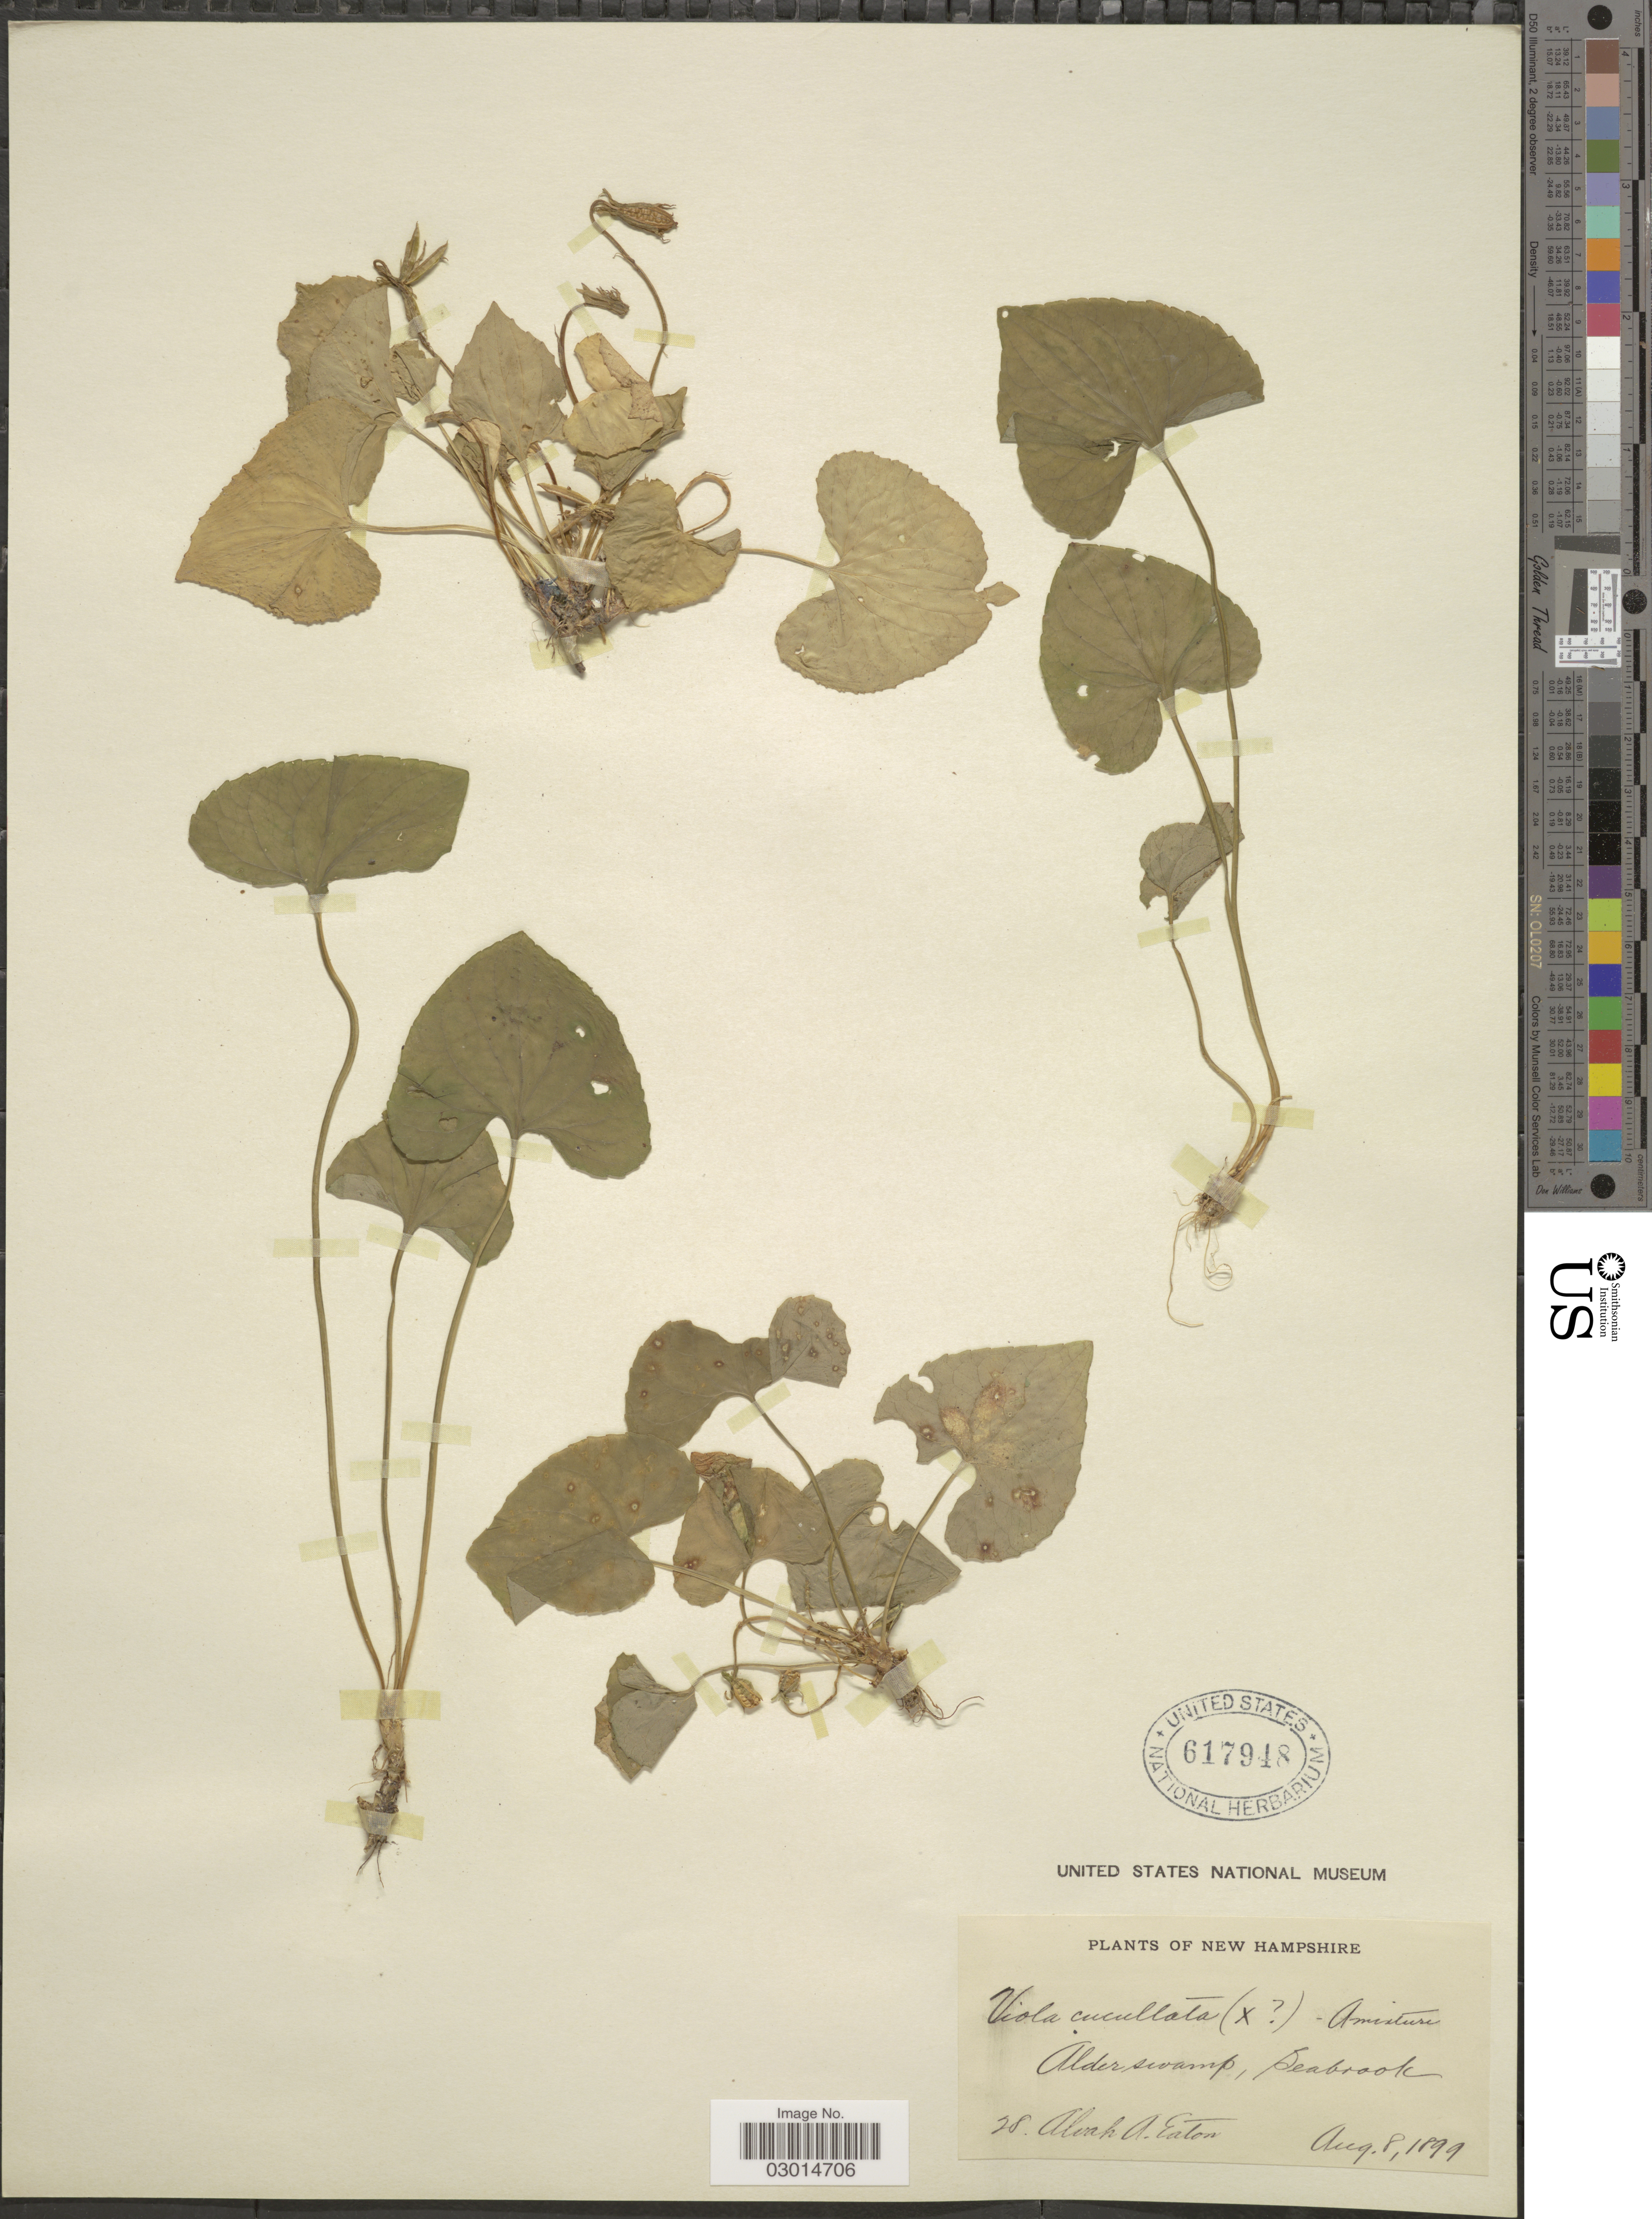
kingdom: Plantae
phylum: Tracheophyta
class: Magnoliopsida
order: Malpighiales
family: Violaceae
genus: Viola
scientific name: Viola cucullata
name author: Aiton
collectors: A. A. Eaton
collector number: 28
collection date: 1899-08-08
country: United States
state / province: New Hampshire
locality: Alder swamp, Seabrook.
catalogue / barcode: US 617948